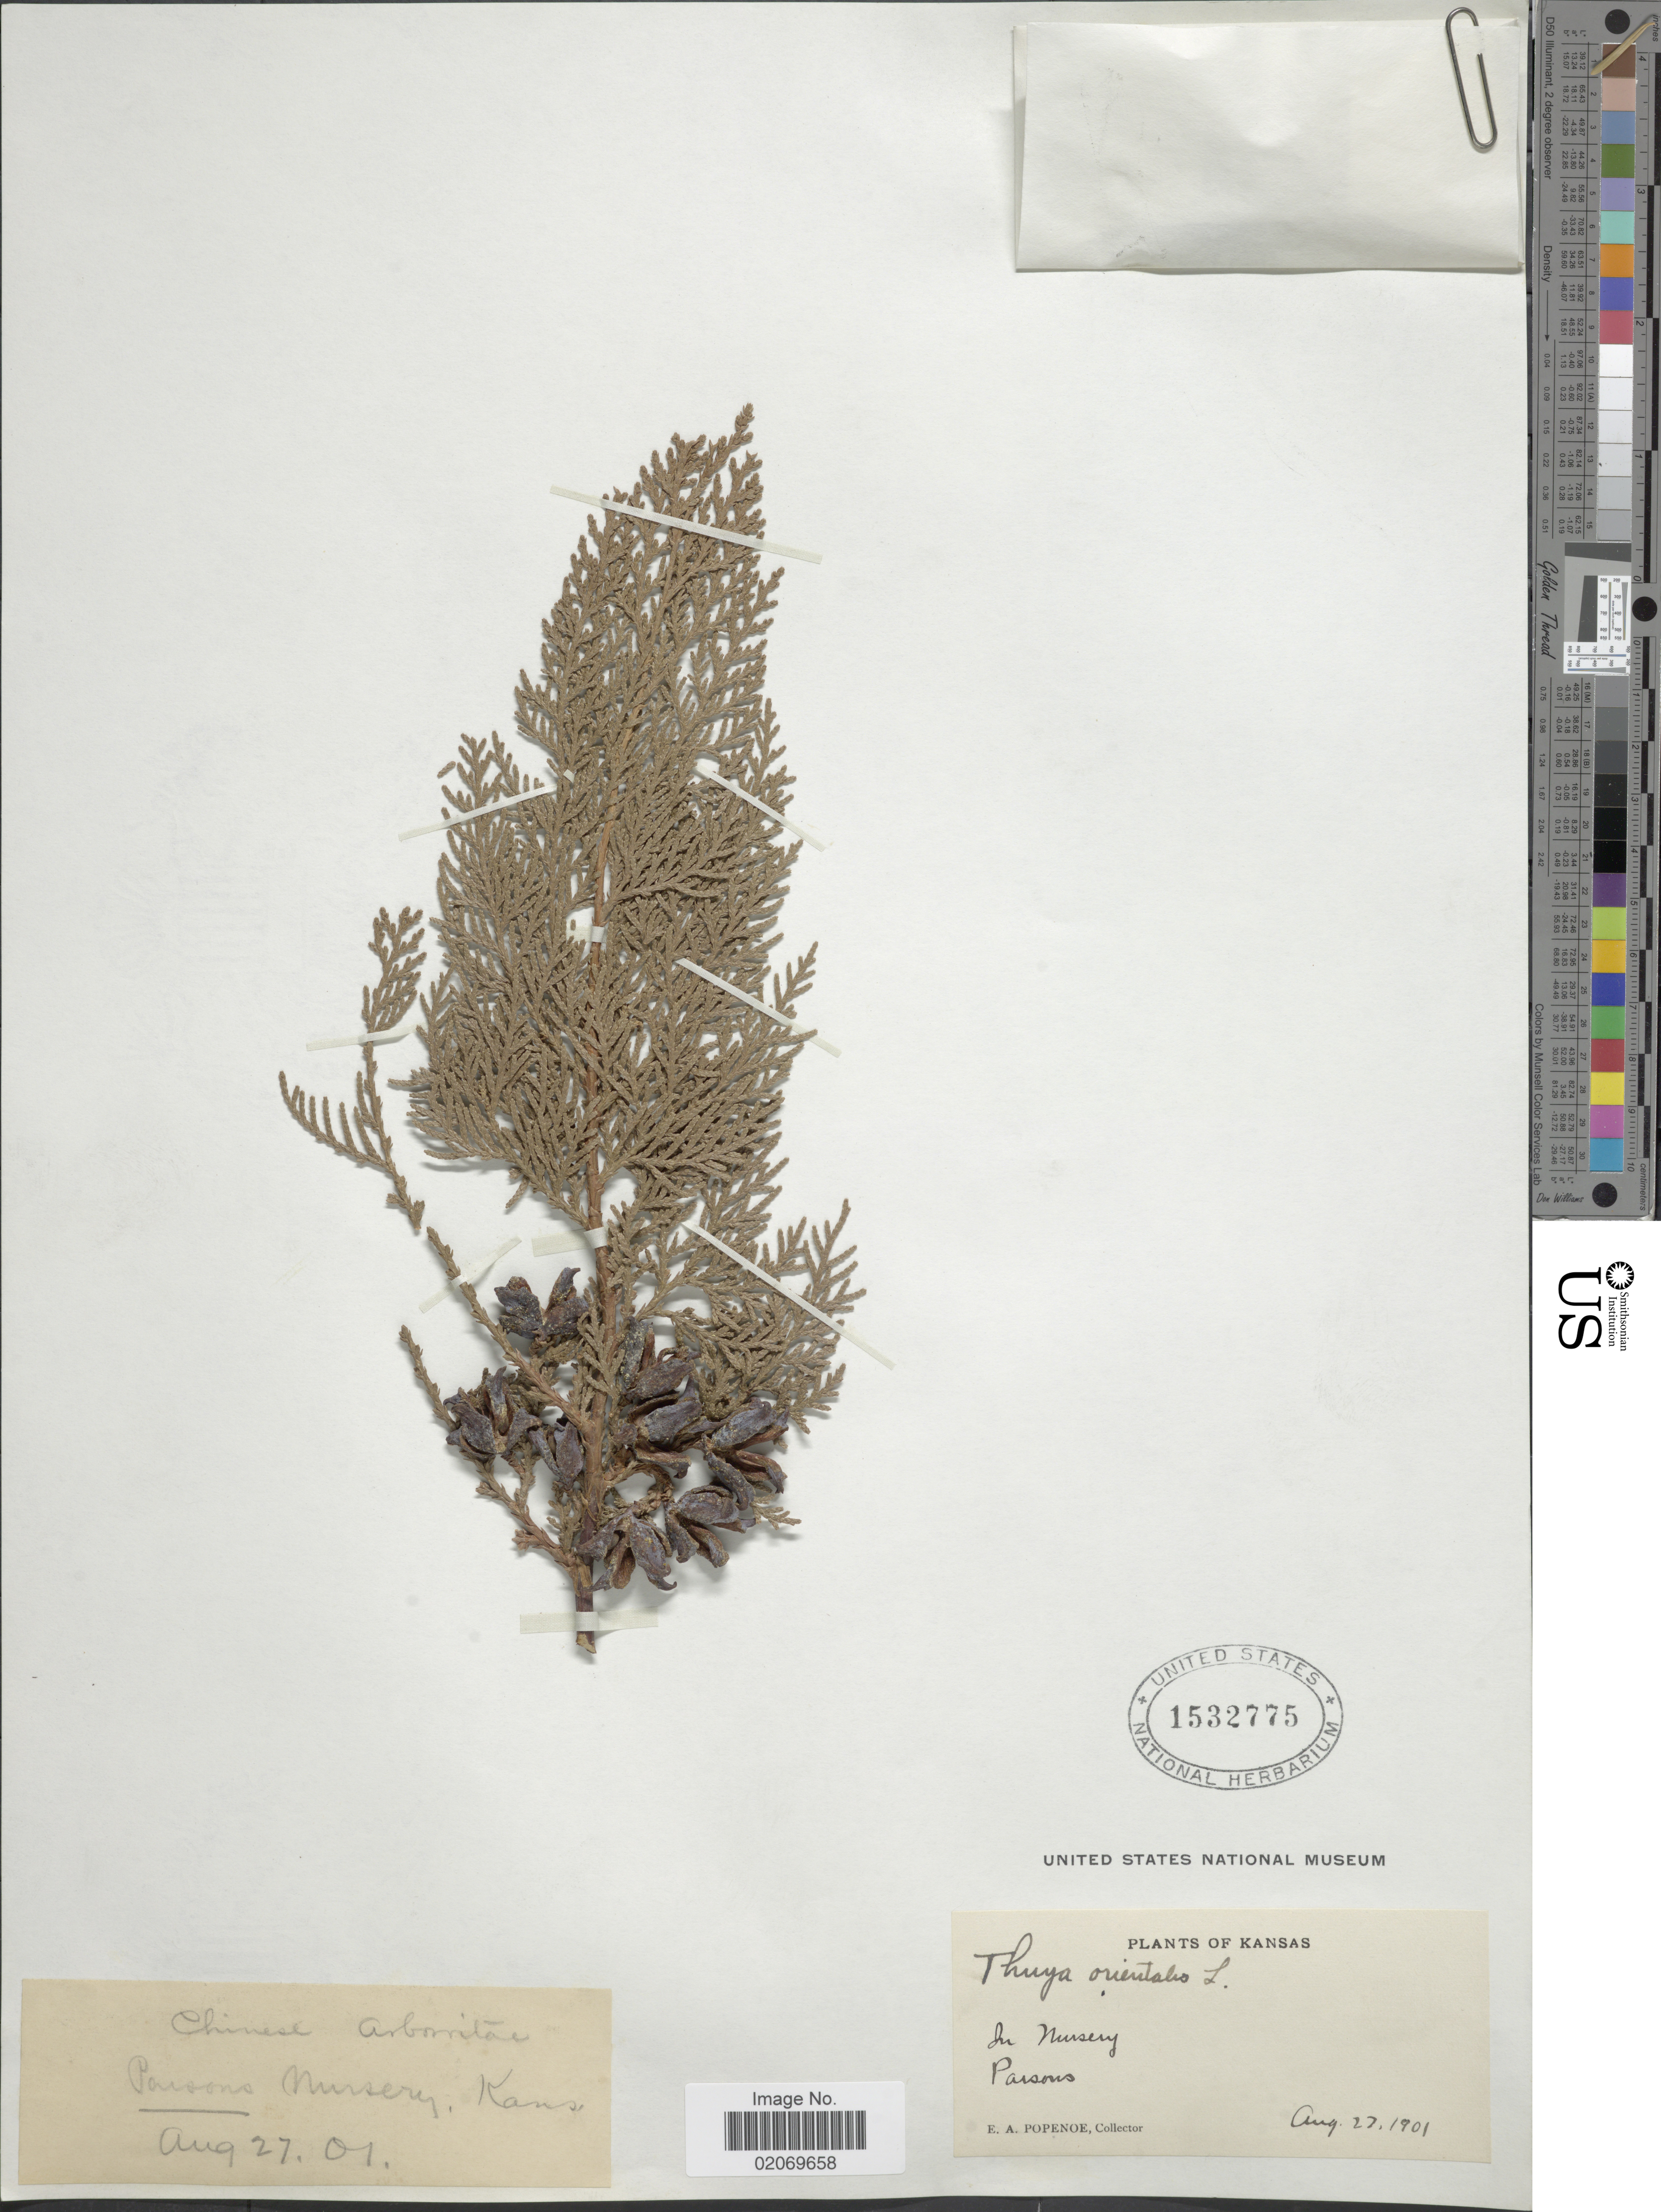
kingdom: Plantae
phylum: Tracheophyta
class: Pinopsida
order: Pinales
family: Cupressaceae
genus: Thuja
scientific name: Thuja orientalis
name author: L.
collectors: E. A. Popenoe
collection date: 1901-08-27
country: United States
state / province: Kansas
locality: In nirsery, Pearsons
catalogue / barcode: US 1532775